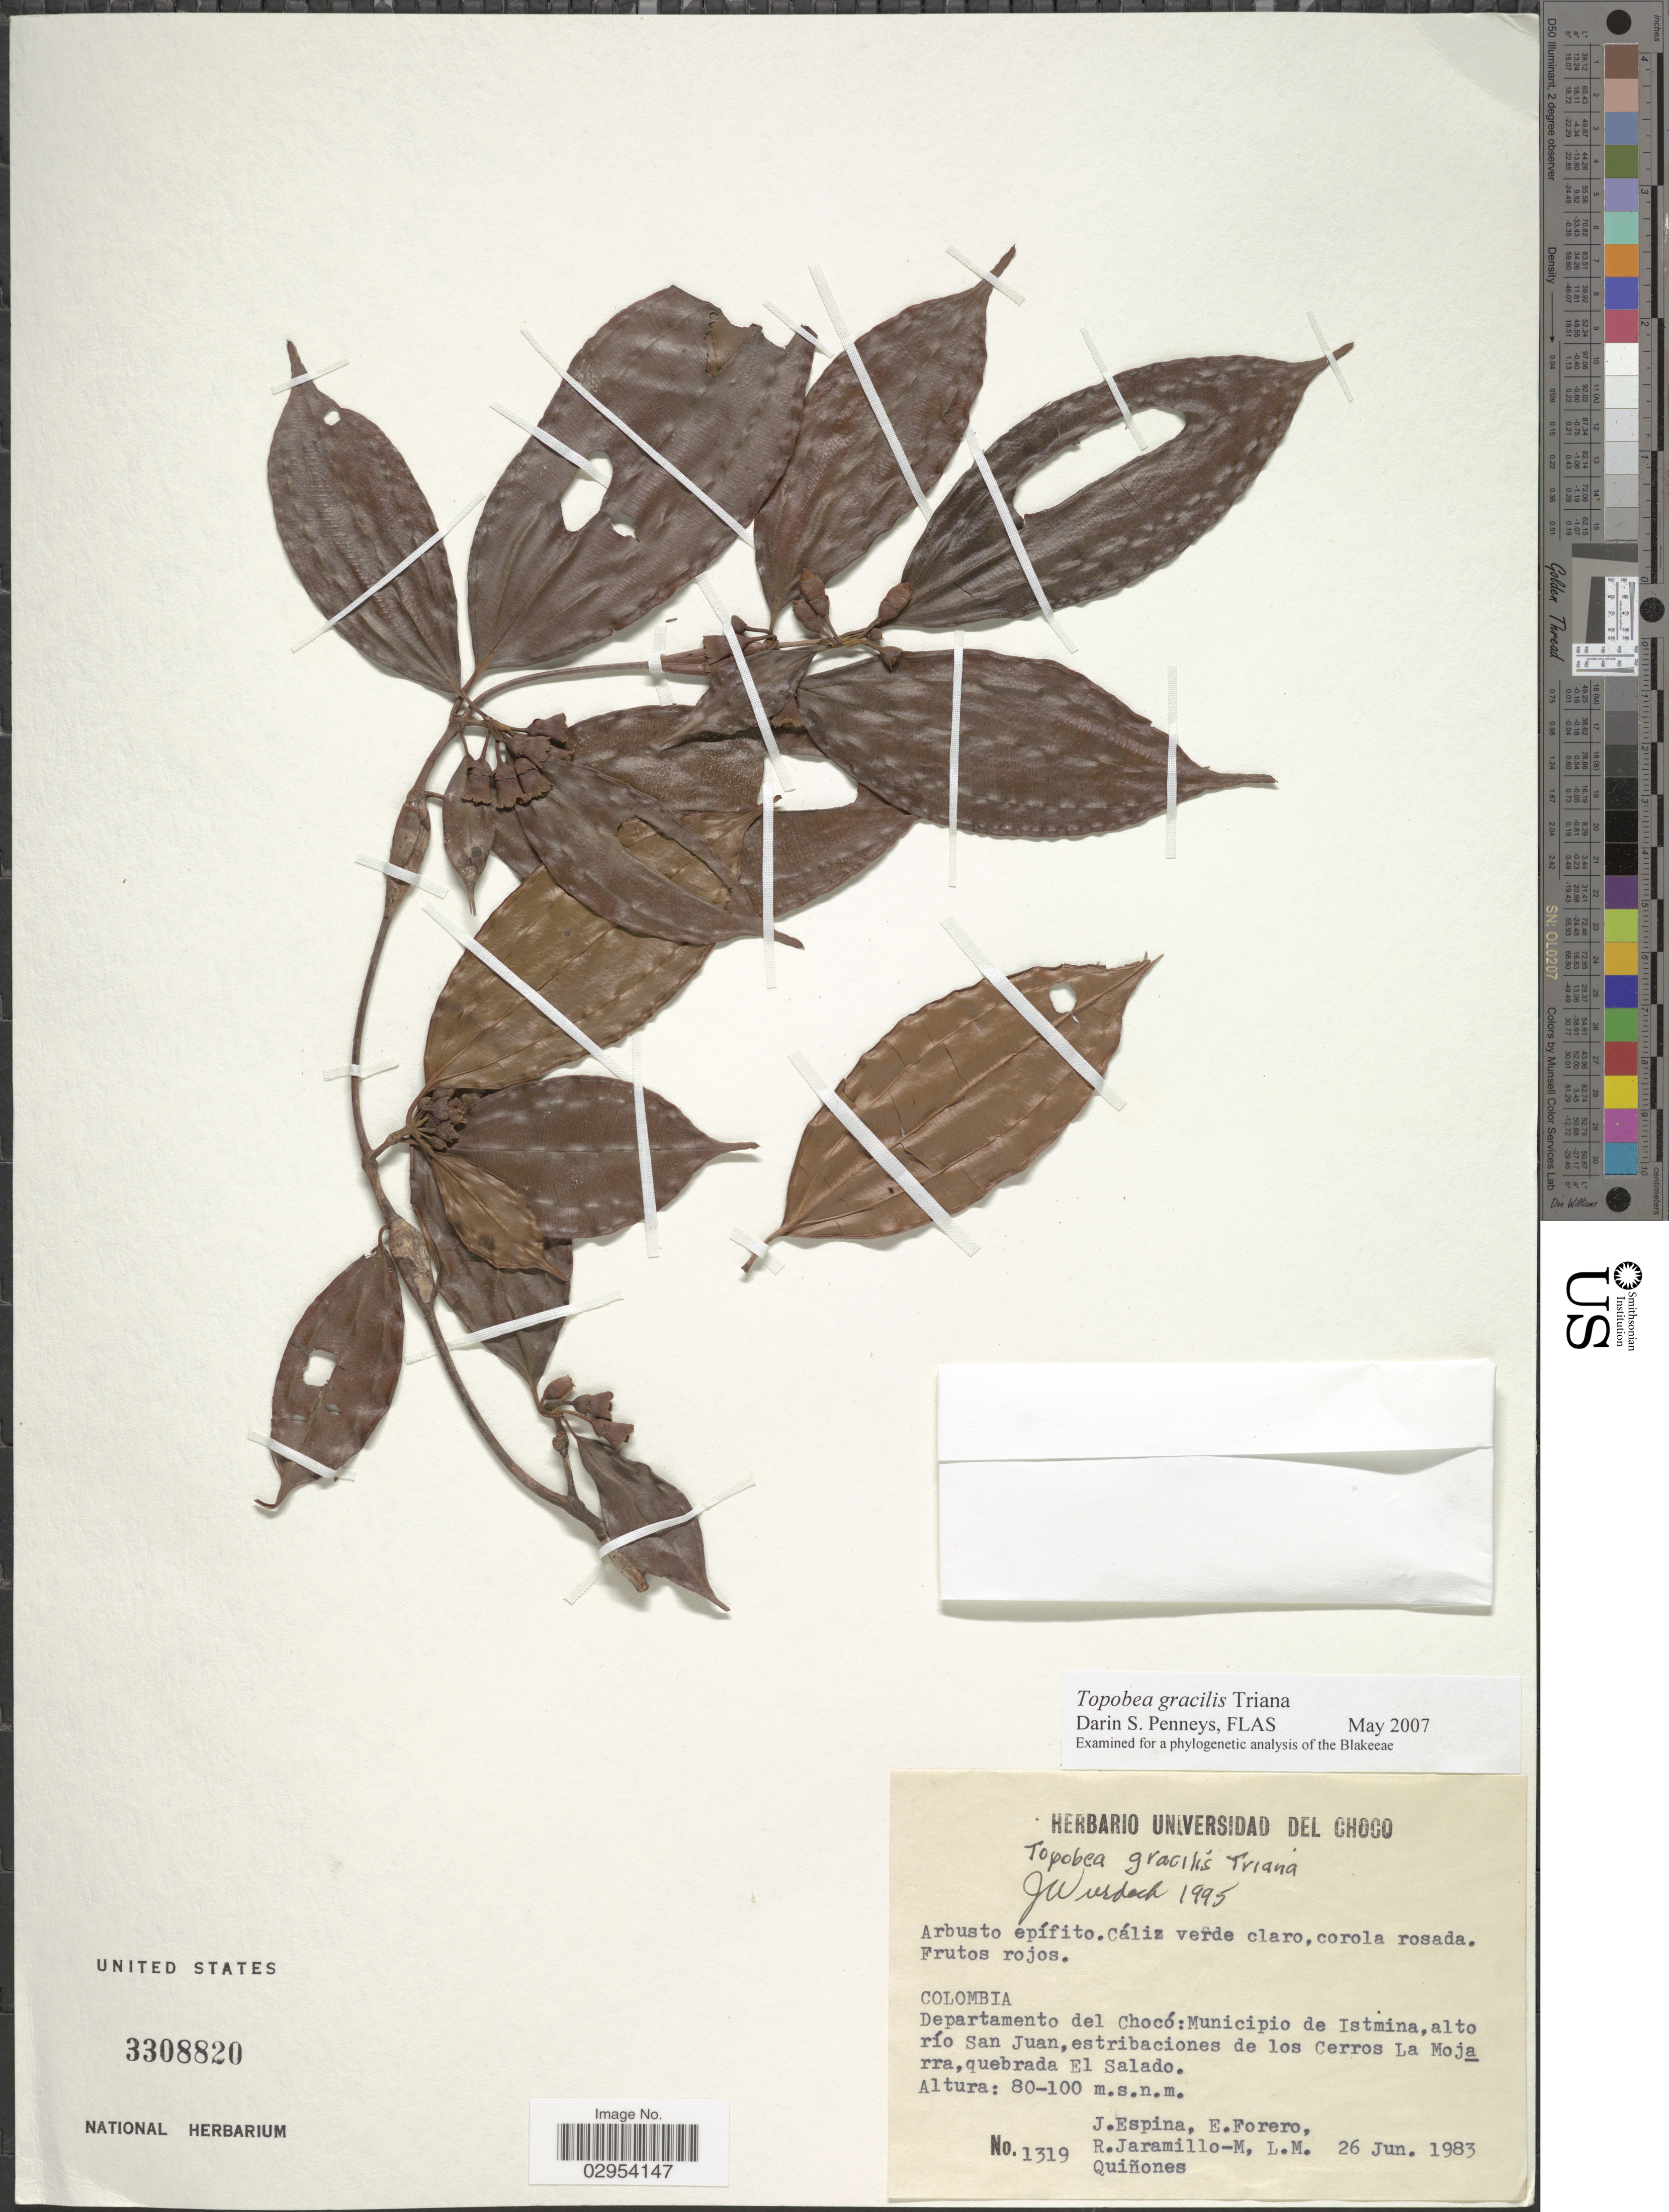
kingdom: Plantae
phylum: Tracheophyta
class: Magnoliopsida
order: Myrtales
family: Melastomataceae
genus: Topobea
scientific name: Topobea gracilis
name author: Triana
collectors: J. Espina, E. Forero, R. Jaramillo M. & L. Quiñones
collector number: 1319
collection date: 1983-06-26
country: Colombia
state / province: Chocó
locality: Departamento del Chocó: Municipio de Istmina, alto río San Juan, estribaciones de los Cerros La Mojarra, quebrada El Salado.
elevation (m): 80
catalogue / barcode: US 3308820